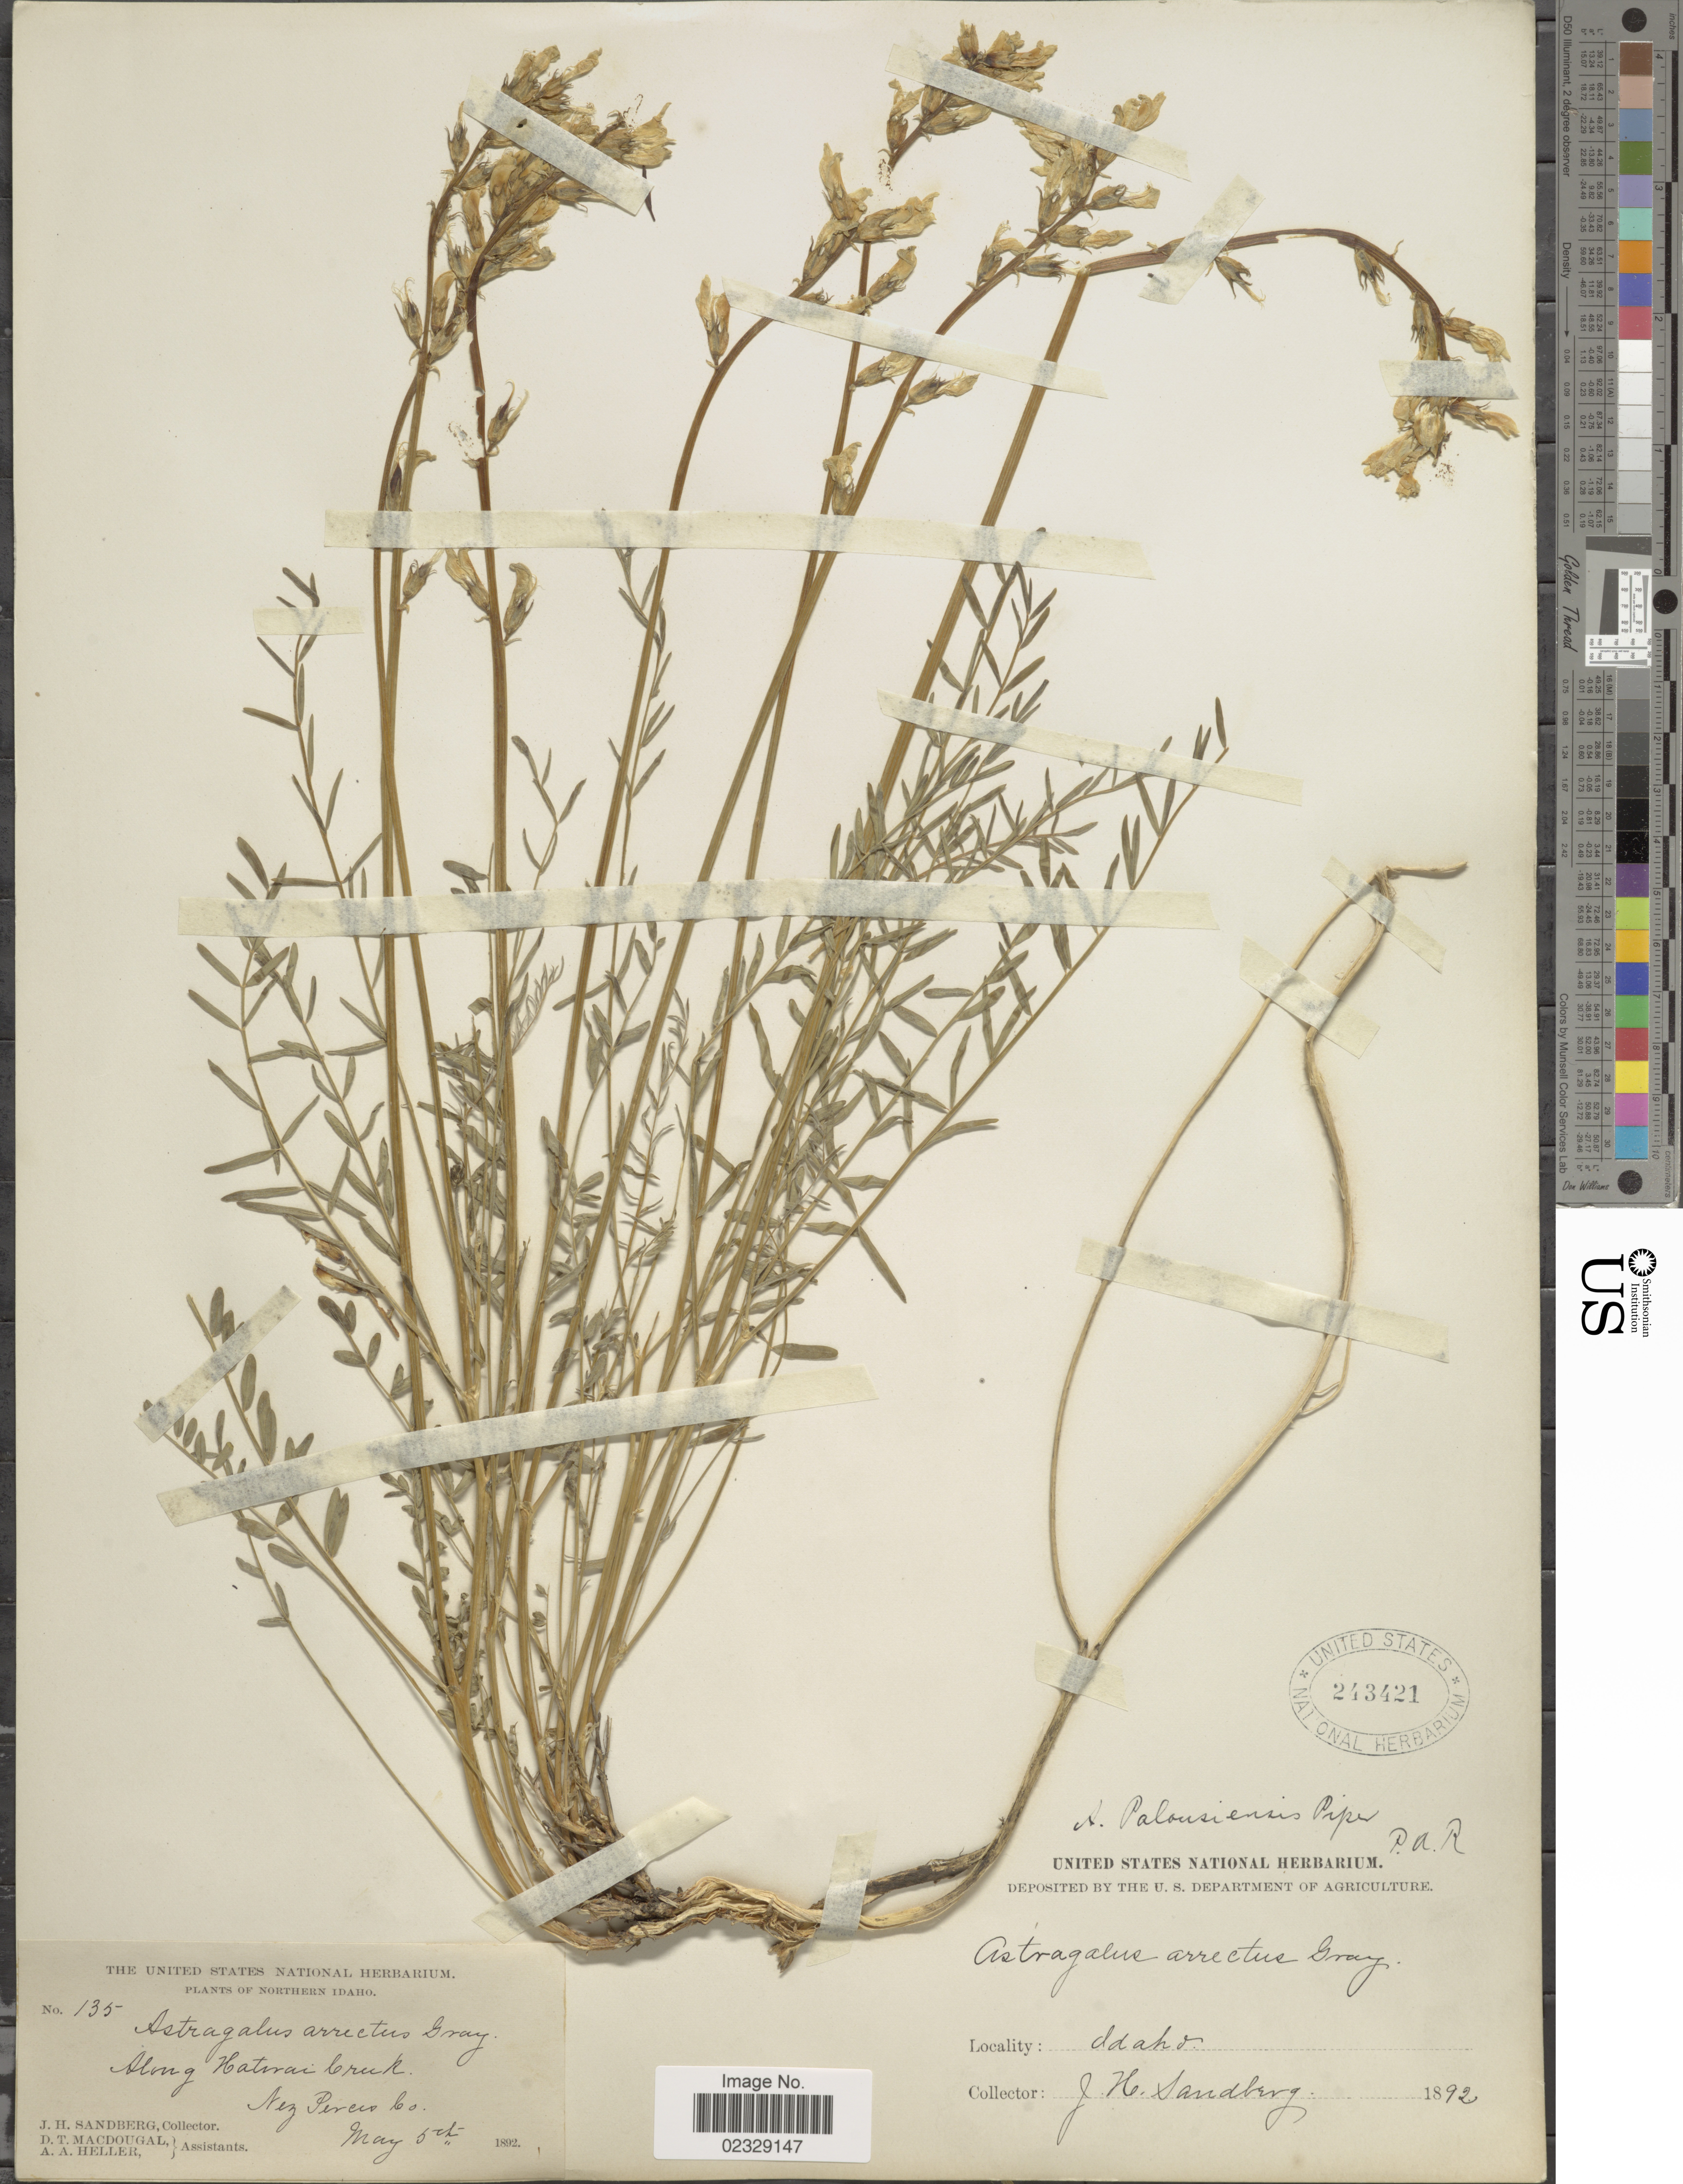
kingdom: Plantae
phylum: Tracheophyta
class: Magnoliopsida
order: Fabales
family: Fabaceae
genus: Astragalus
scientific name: Astragalus arrectus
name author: A. Gray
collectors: J. H. Sandberg, D. T. MacDougal & A. A. Heller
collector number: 135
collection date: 1892-05-05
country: United States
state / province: Idaho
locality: Northern Idaho, along Hatmai Creek, Nez Perces Co.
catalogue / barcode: US 243421